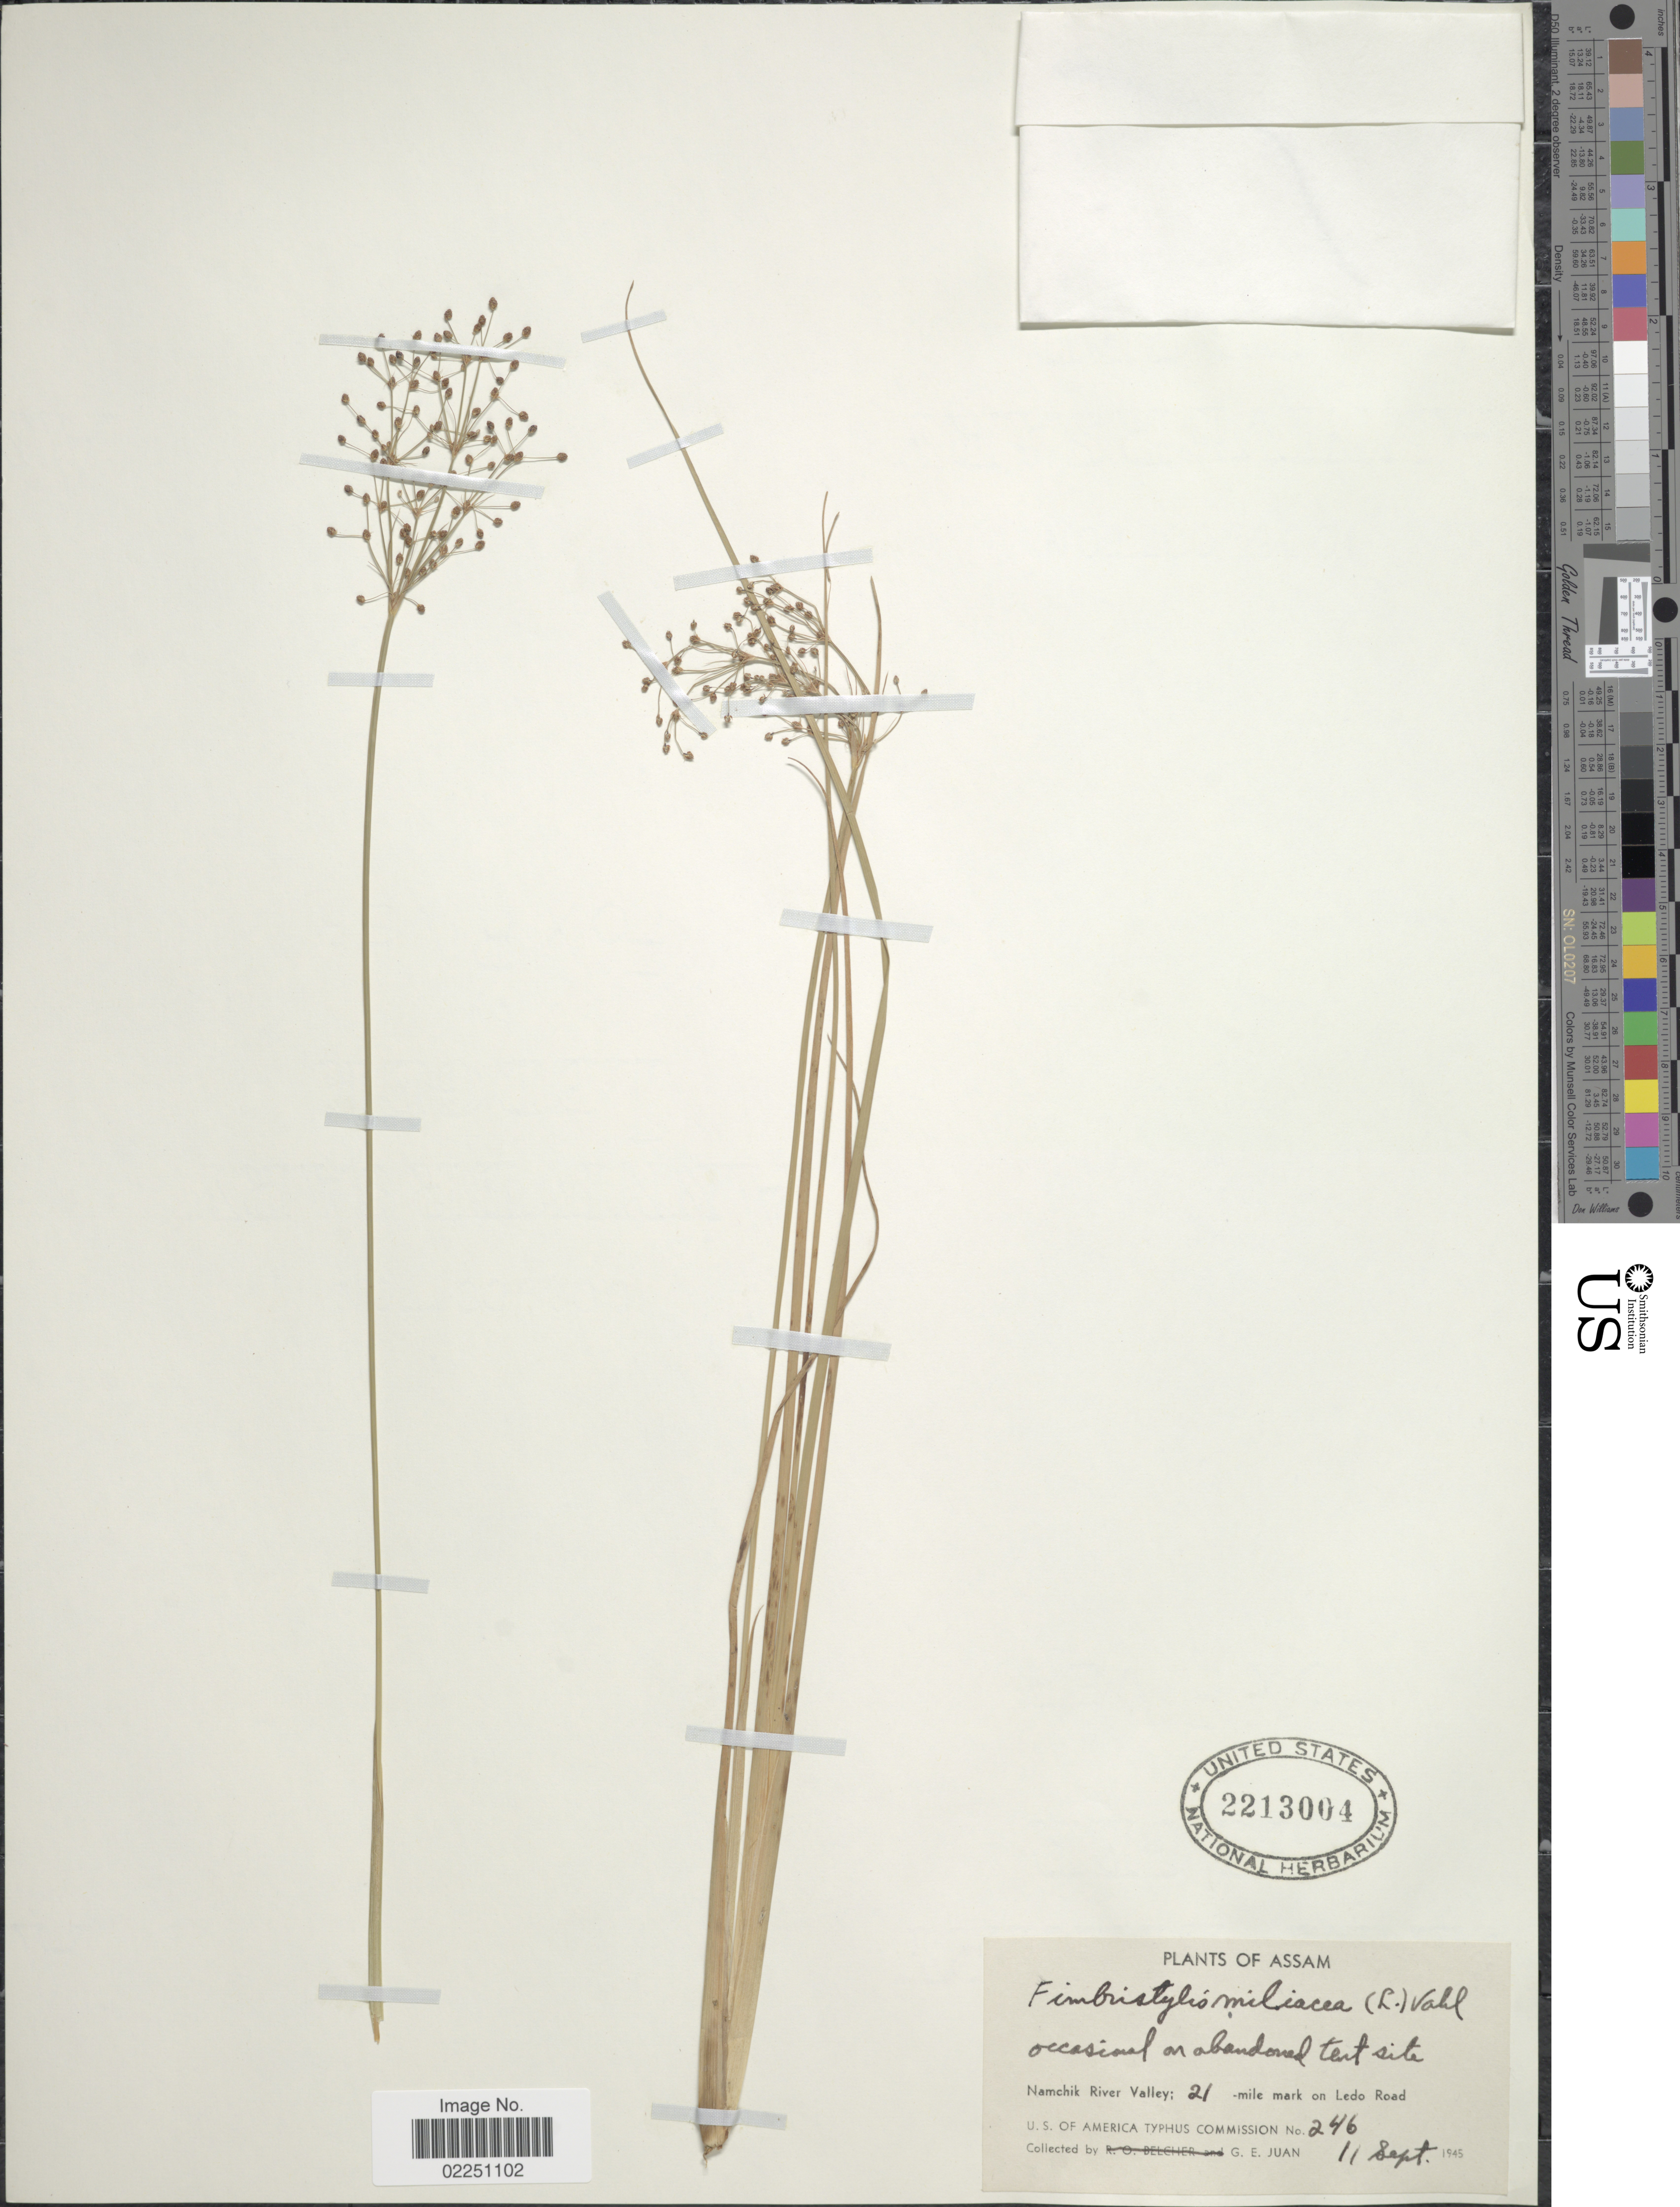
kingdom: Plantae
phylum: Tracheophyta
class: Liliopsida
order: Poales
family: Cyperaceae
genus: Fimbristylis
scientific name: Fimbristylis littoralis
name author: Gaudich.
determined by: Strong, M. T., (US), Smithsonian Institution - National Museum of Natural History (UNITED STATES)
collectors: G. Juan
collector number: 246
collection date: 1945-09-11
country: India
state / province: Assam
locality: Abandoned tent site. Namchik River Valley; 21-mile mark on Ledo Road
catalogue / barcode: US 2213004